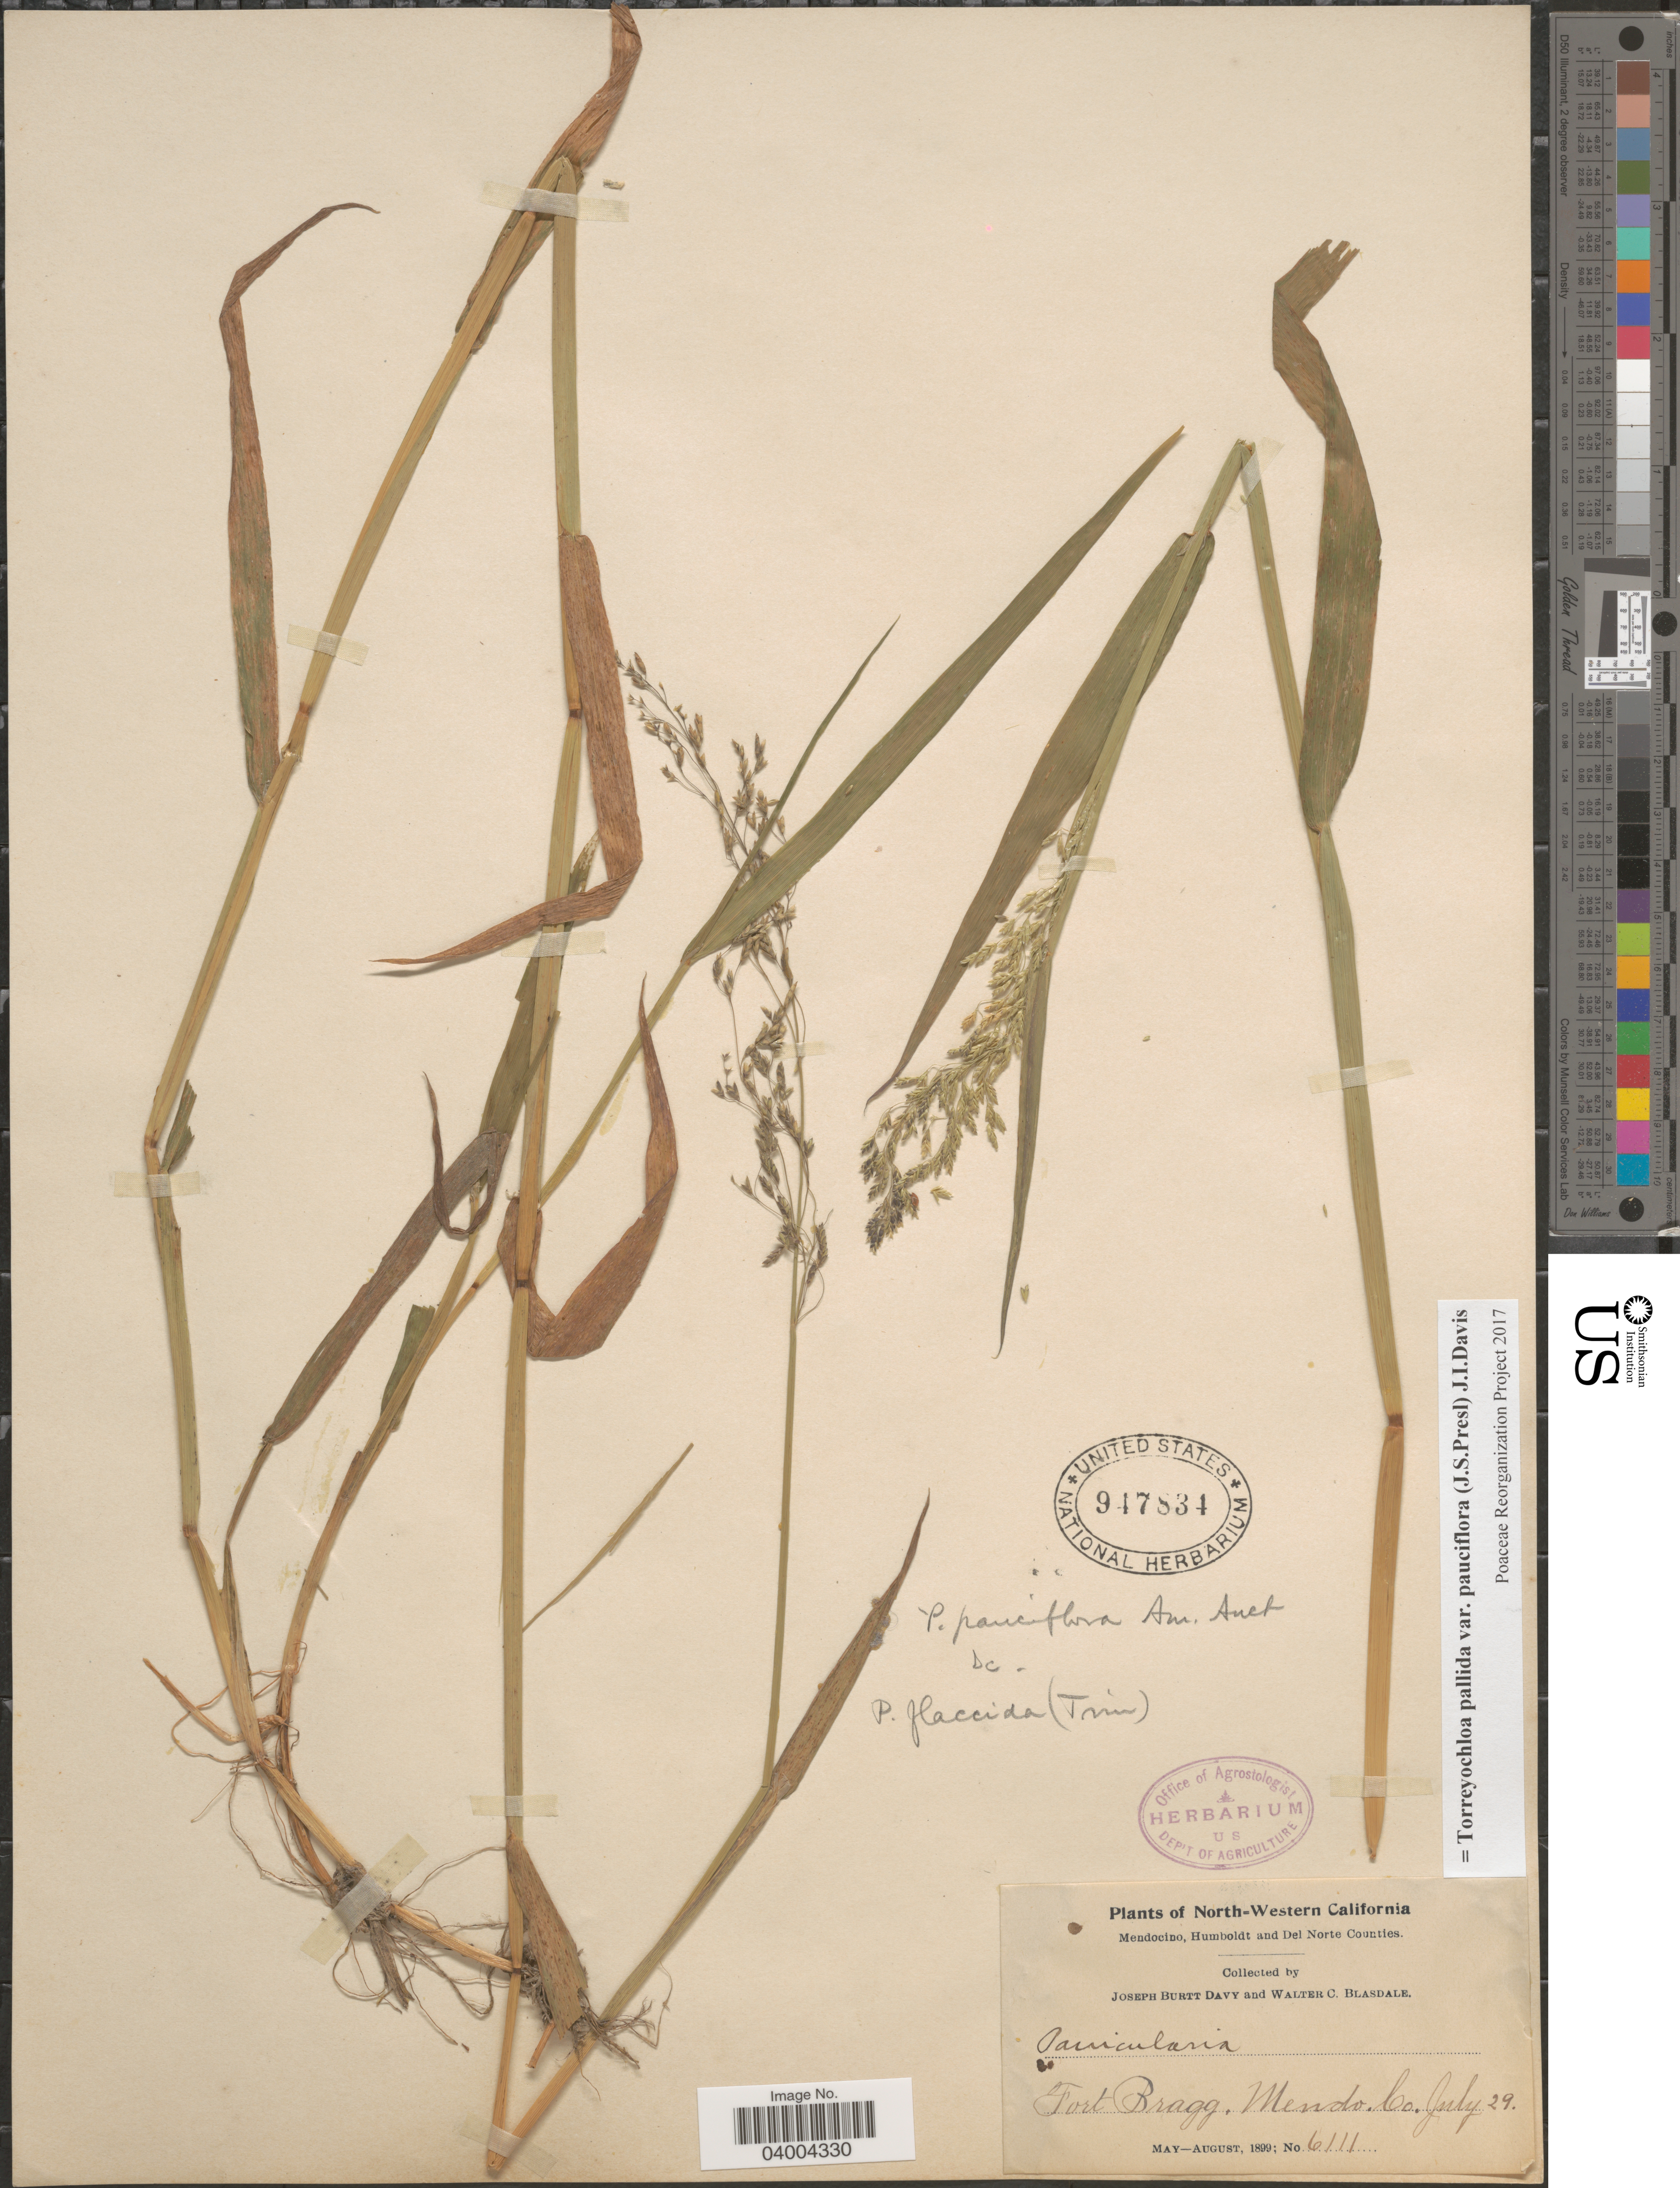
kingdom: Plantae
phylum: Tracheophyta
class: Liliopsida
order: Poales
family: Poaceae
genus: Torreyochloa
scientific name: Torreyochloa pallida var. pauciflora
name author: (J. Presl) J.I. Davis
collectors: J. Burtt Davy & W. Blasdale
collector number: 6111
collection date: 1899-07-29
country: United States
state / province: California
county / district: Mendocino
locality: North-Western California. Fort Bragg. Mendo. Co.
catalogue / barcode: US 947834